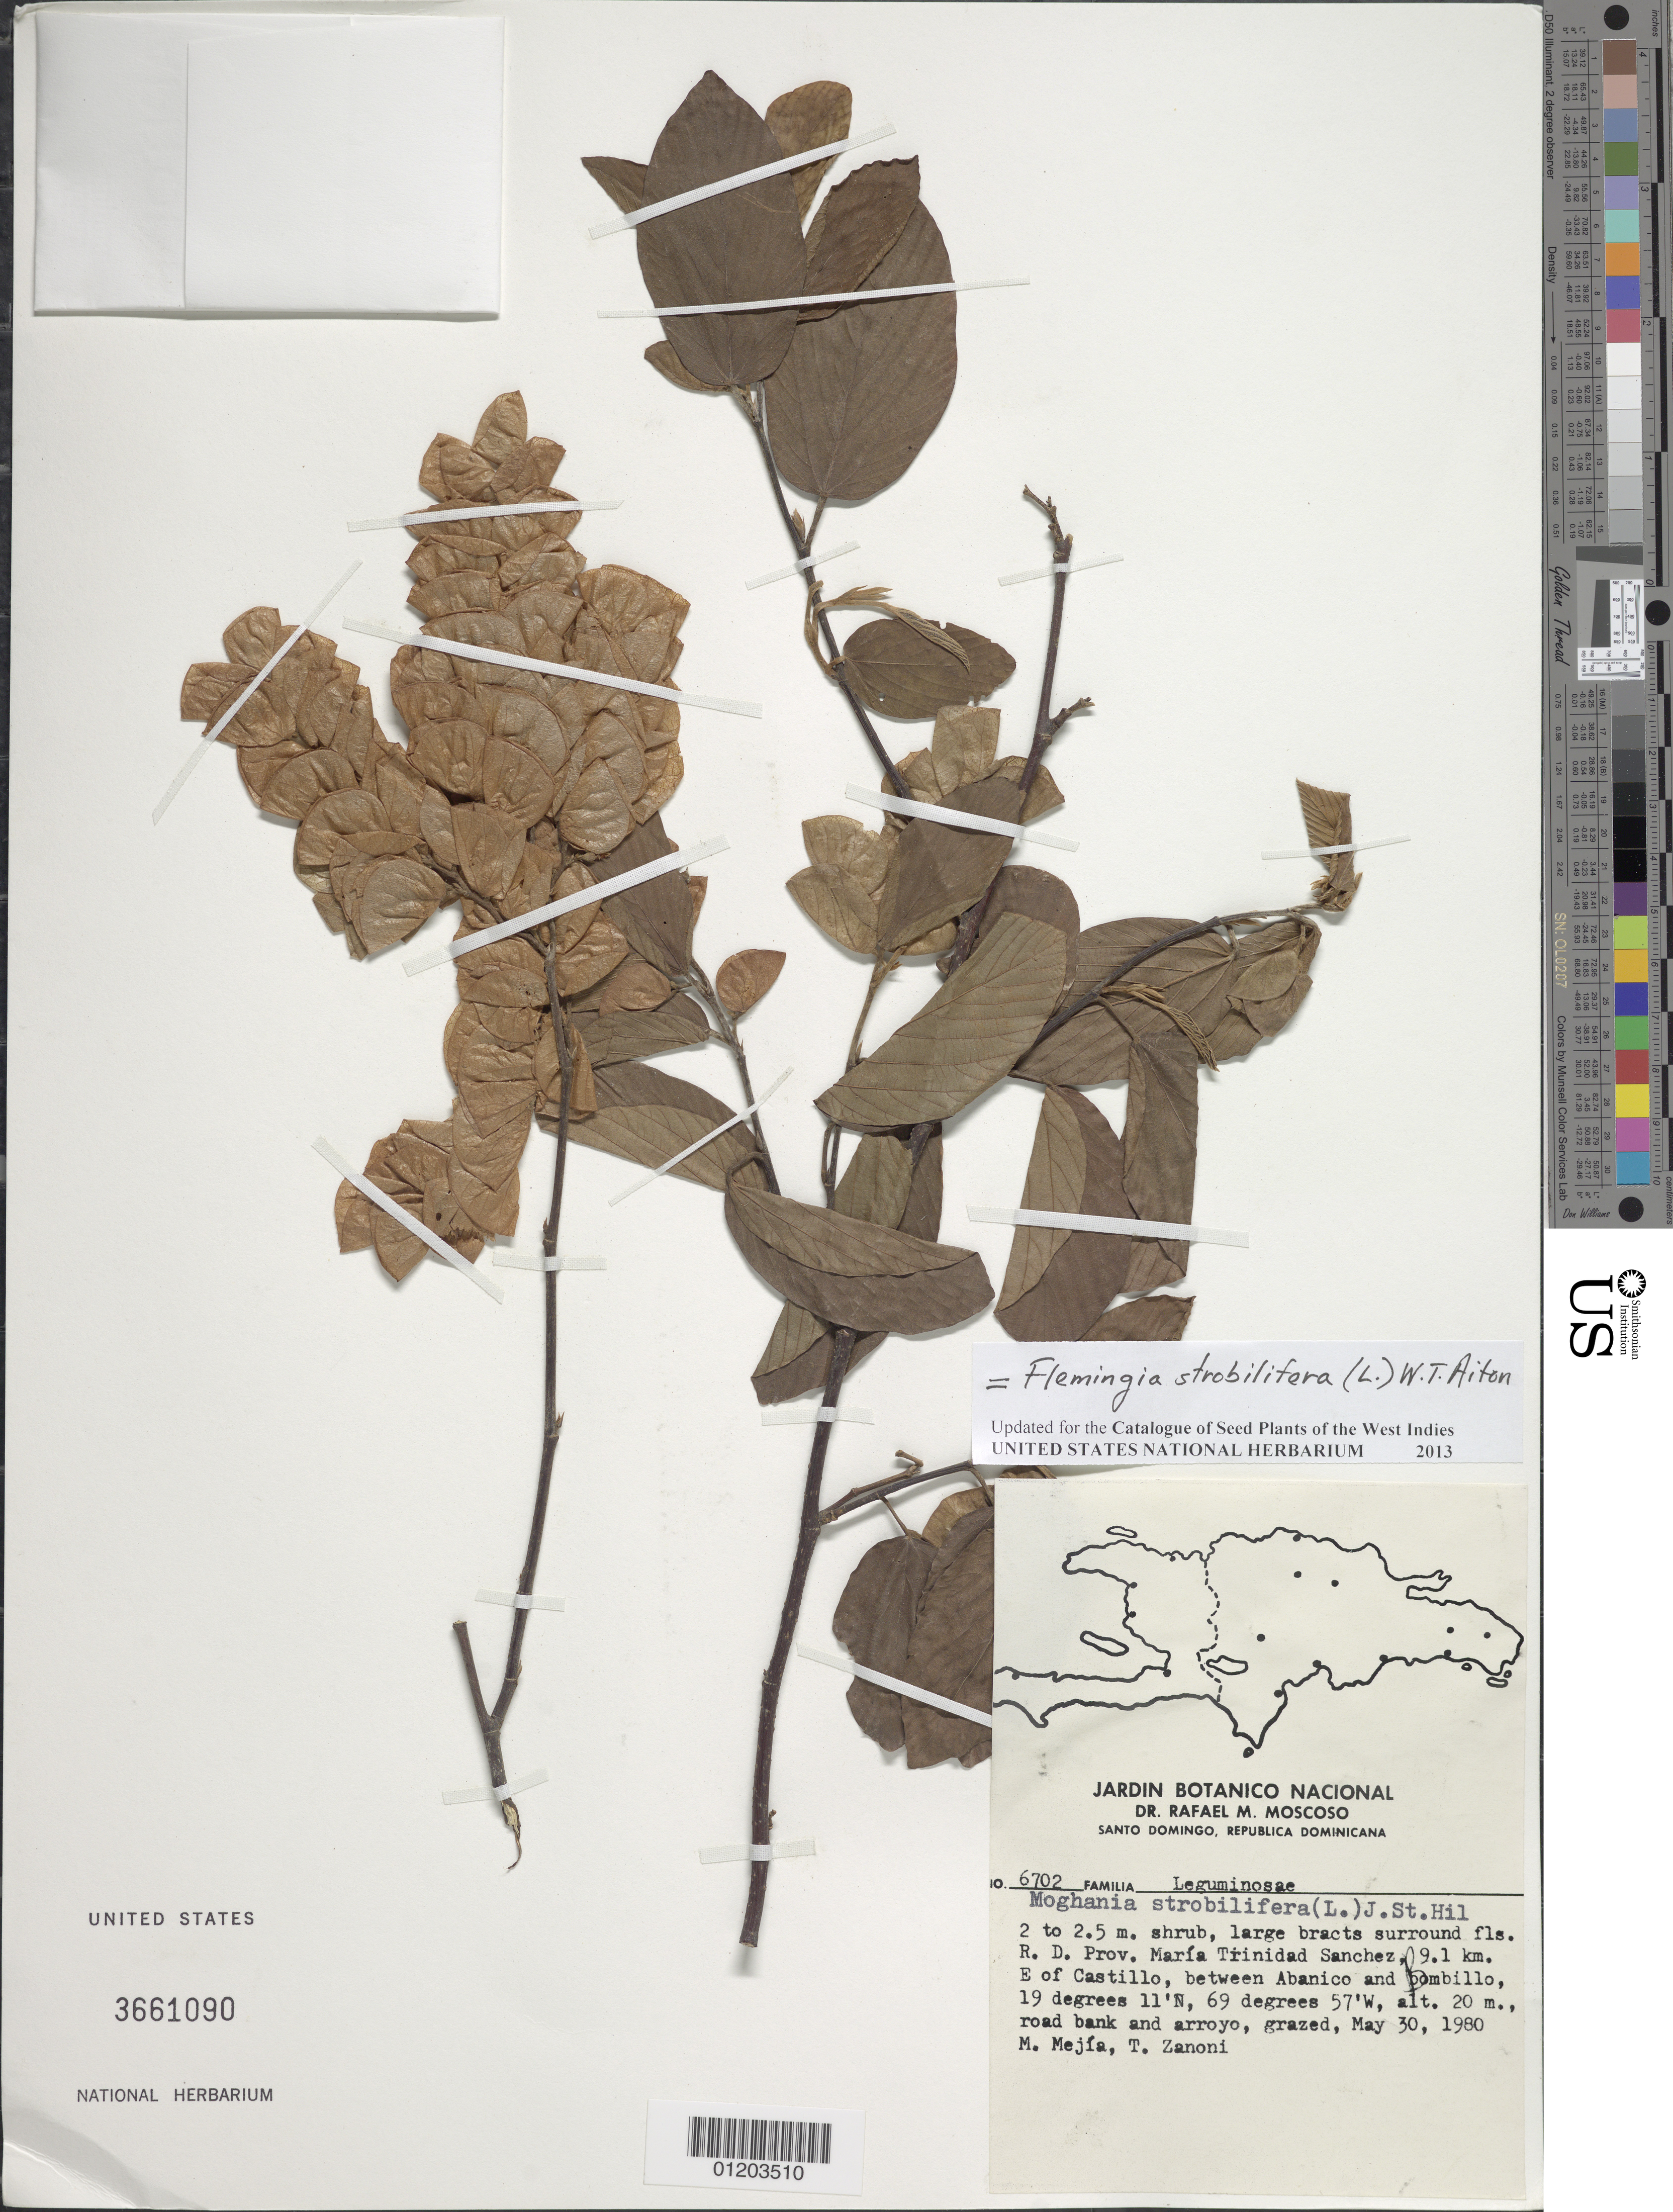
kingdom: Plantae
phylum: Tracheophyta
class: Magnoliopsida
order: Fabales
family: Fabaceae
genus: Flemingia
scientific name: Flemingia strobilifera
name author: (L.) W.T. Aiton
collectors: M. Mejia & T. A. Zanoni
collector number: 6702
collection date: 1980-05-30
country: Dominican Republic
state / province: María Trinidad Sánchez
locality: Castillo, 9.1 km E; between Abanico and Bombillo.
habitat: Road bank and arroyo, grazed.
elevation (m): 20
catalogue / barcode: US 3661090